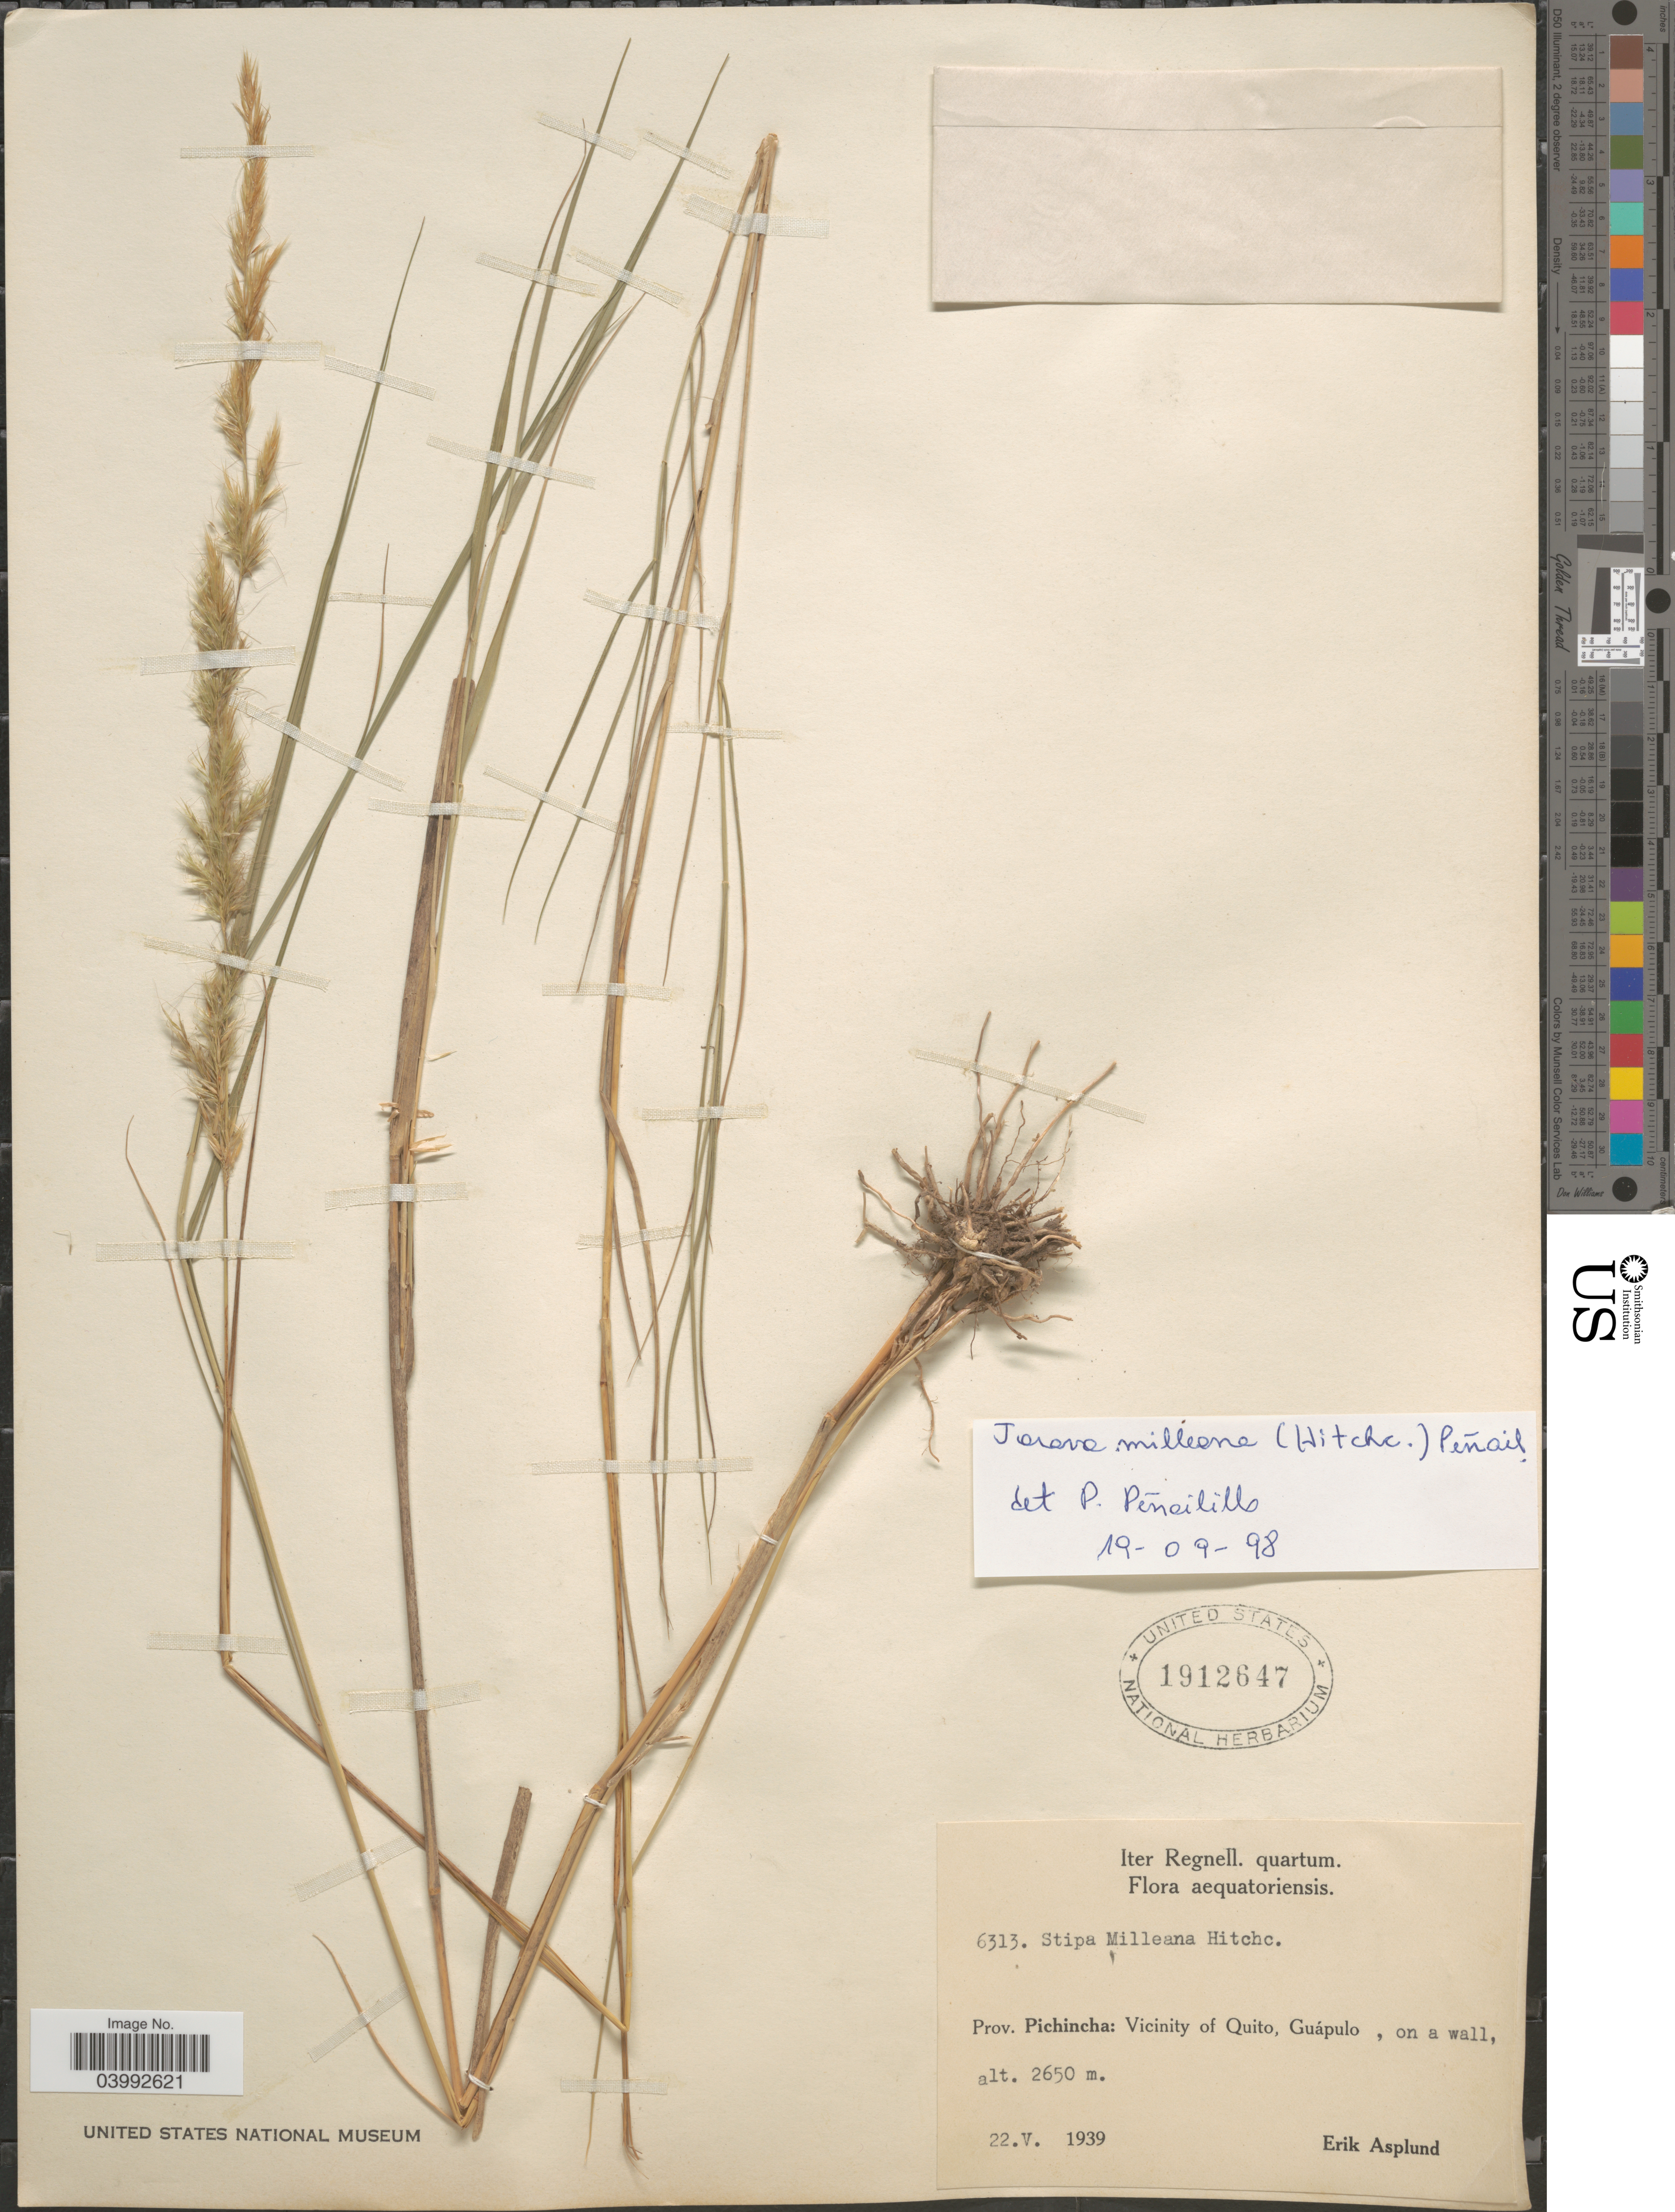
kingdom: Plantae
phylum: Tracheophyta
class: Liliopsida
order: Poales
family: Poaceae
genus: Jarava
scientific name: Jarava milleana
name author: (Hitchc.) Peñail.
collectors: E. Asplund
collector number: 6313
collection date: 1939-05-22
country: Ecuador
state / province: Pichincha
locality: Aequatoriensis. Vicinity of Quito, Guápulo.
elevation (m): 2650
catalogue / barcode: US 1912647